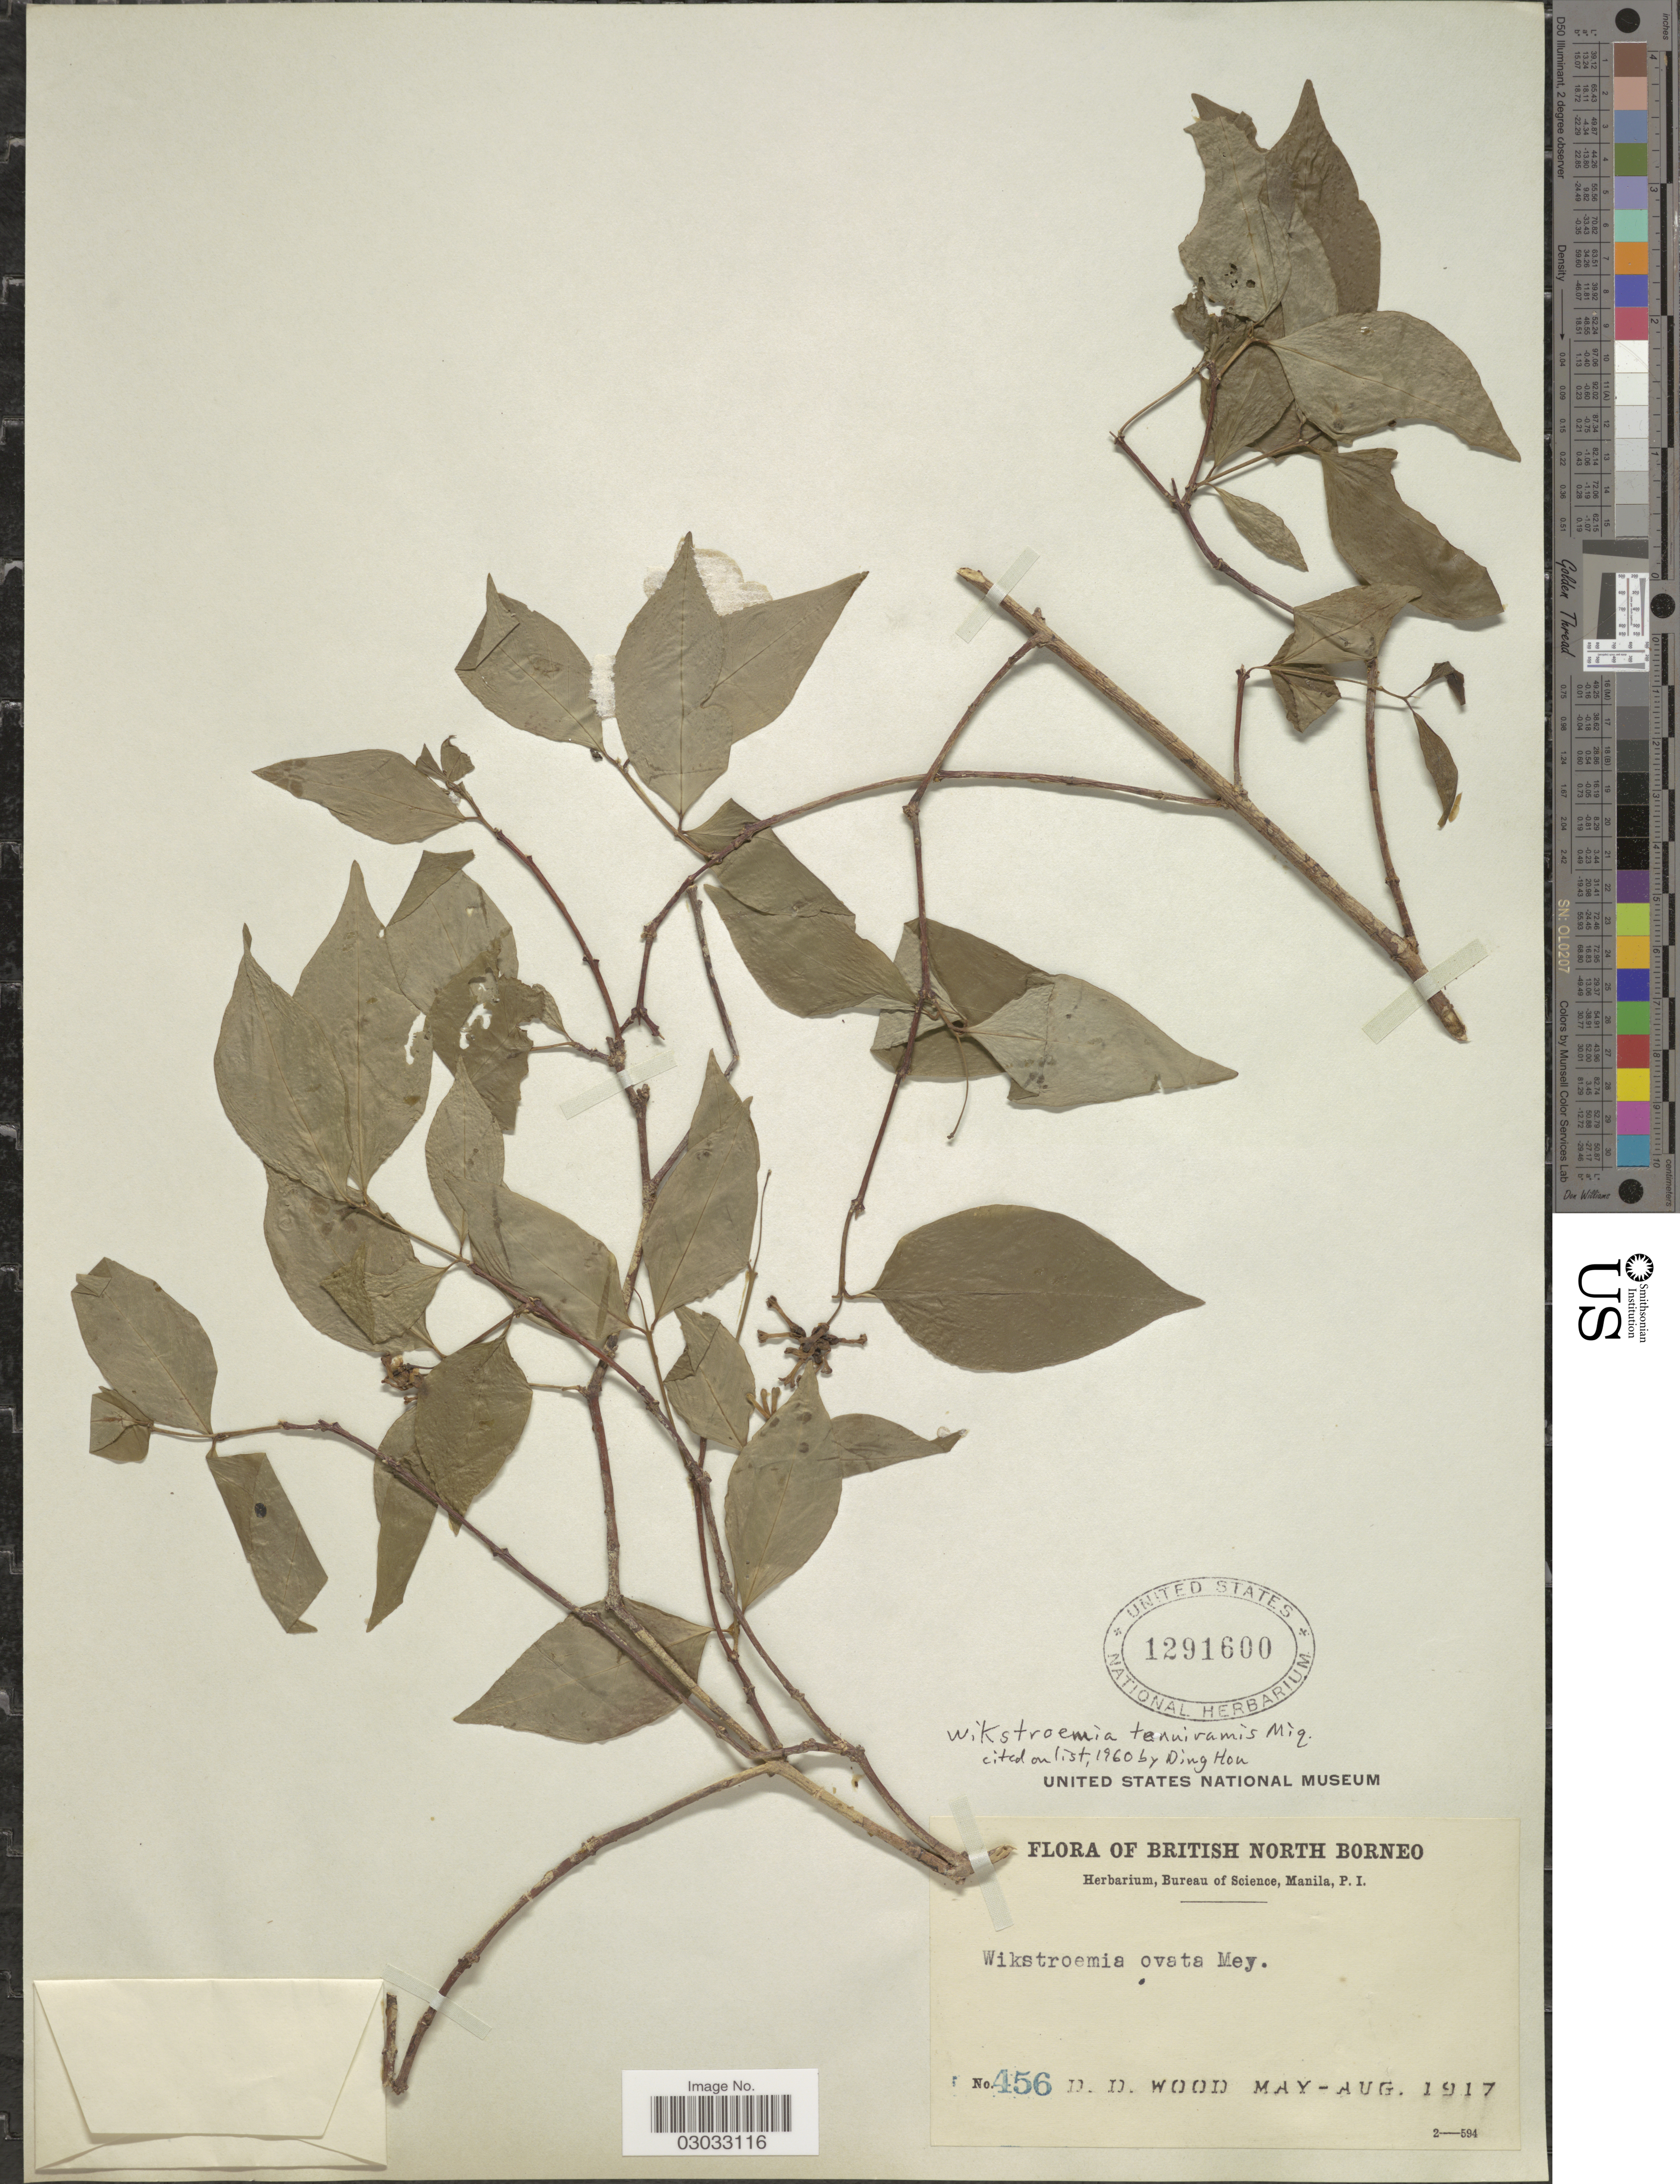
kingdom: Plantae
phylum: Tracheophyta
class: Magnoliopsida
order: Malvales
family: Thymelaeaceae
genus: Wikstroemia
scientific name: Wikstroemia tenuiramis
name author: Miq.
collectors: D. Wood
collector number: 456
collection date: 1917-05/1917-08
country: Malaysia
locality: British North Borneo.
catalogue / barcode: US 1291600